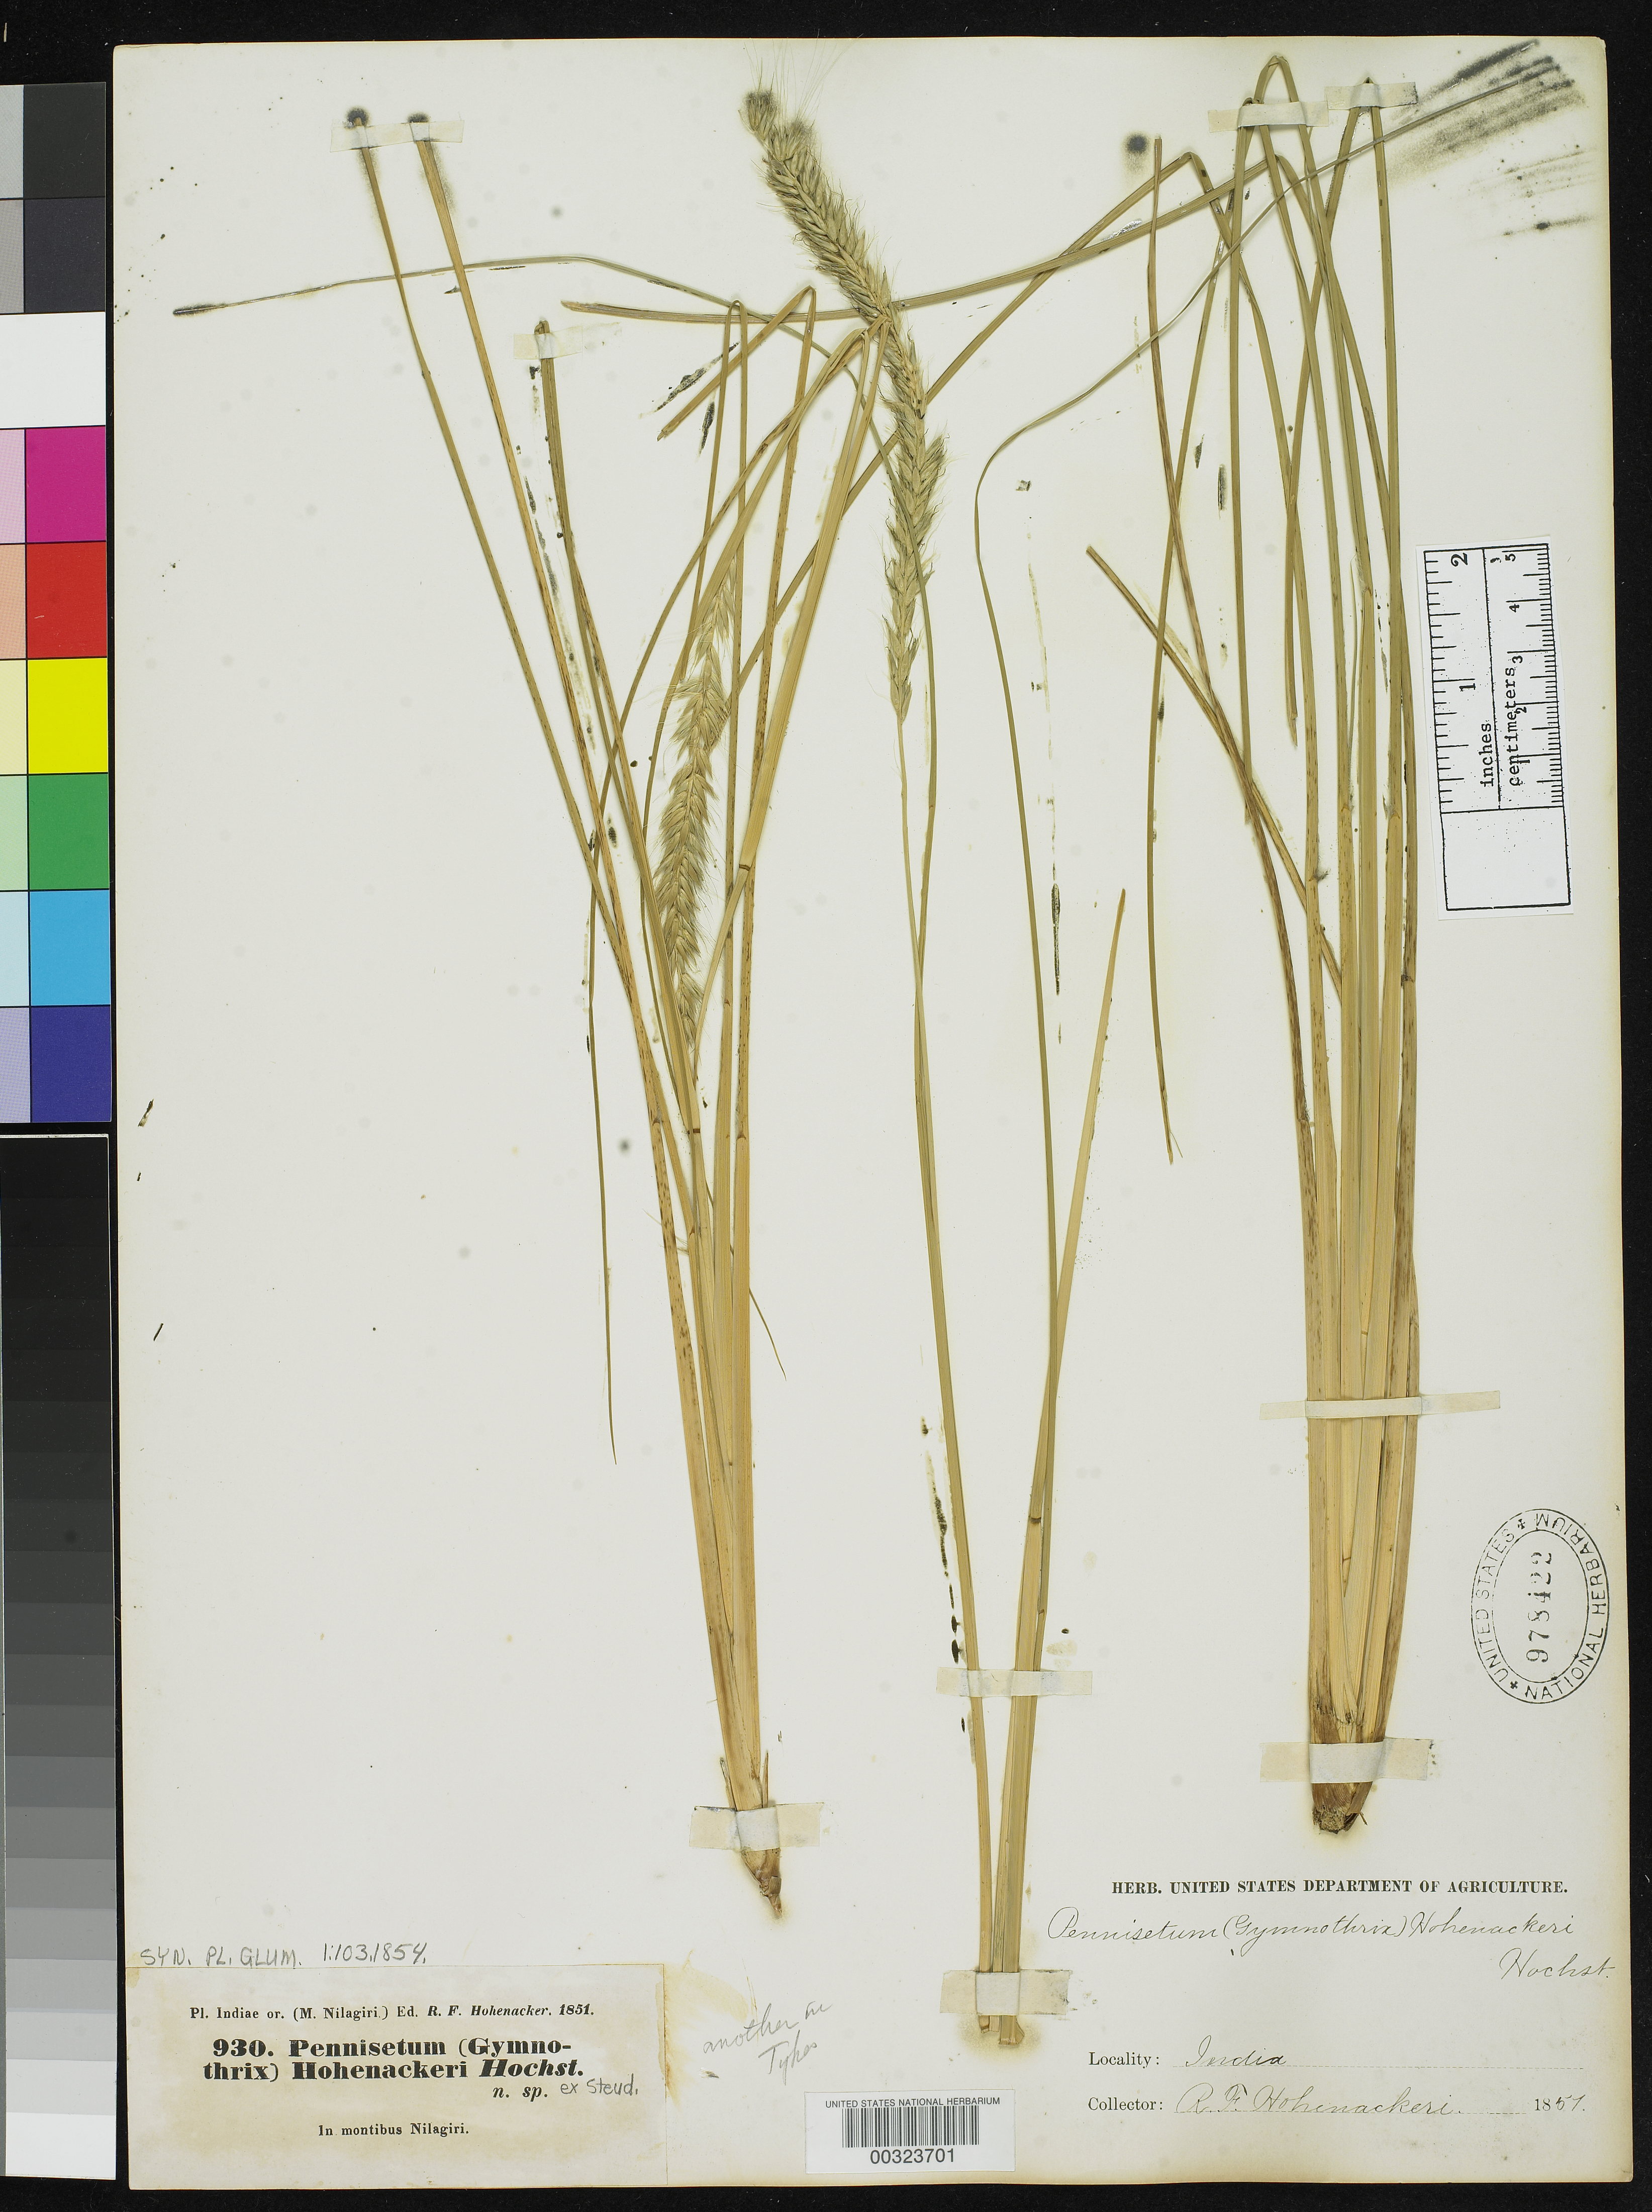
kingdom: Plantae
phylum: Tracheophyta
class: Liliopsida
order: Poales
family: Poaceae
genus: Pennisetum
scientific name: Pennisetum hohenackeri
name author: Hochst. ex Steud.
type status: Isotype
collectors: R. F. Hohenacker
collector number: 930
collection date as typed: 1851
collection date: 1851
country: India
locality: In montibus Nilagiri.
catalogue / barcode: US 978422